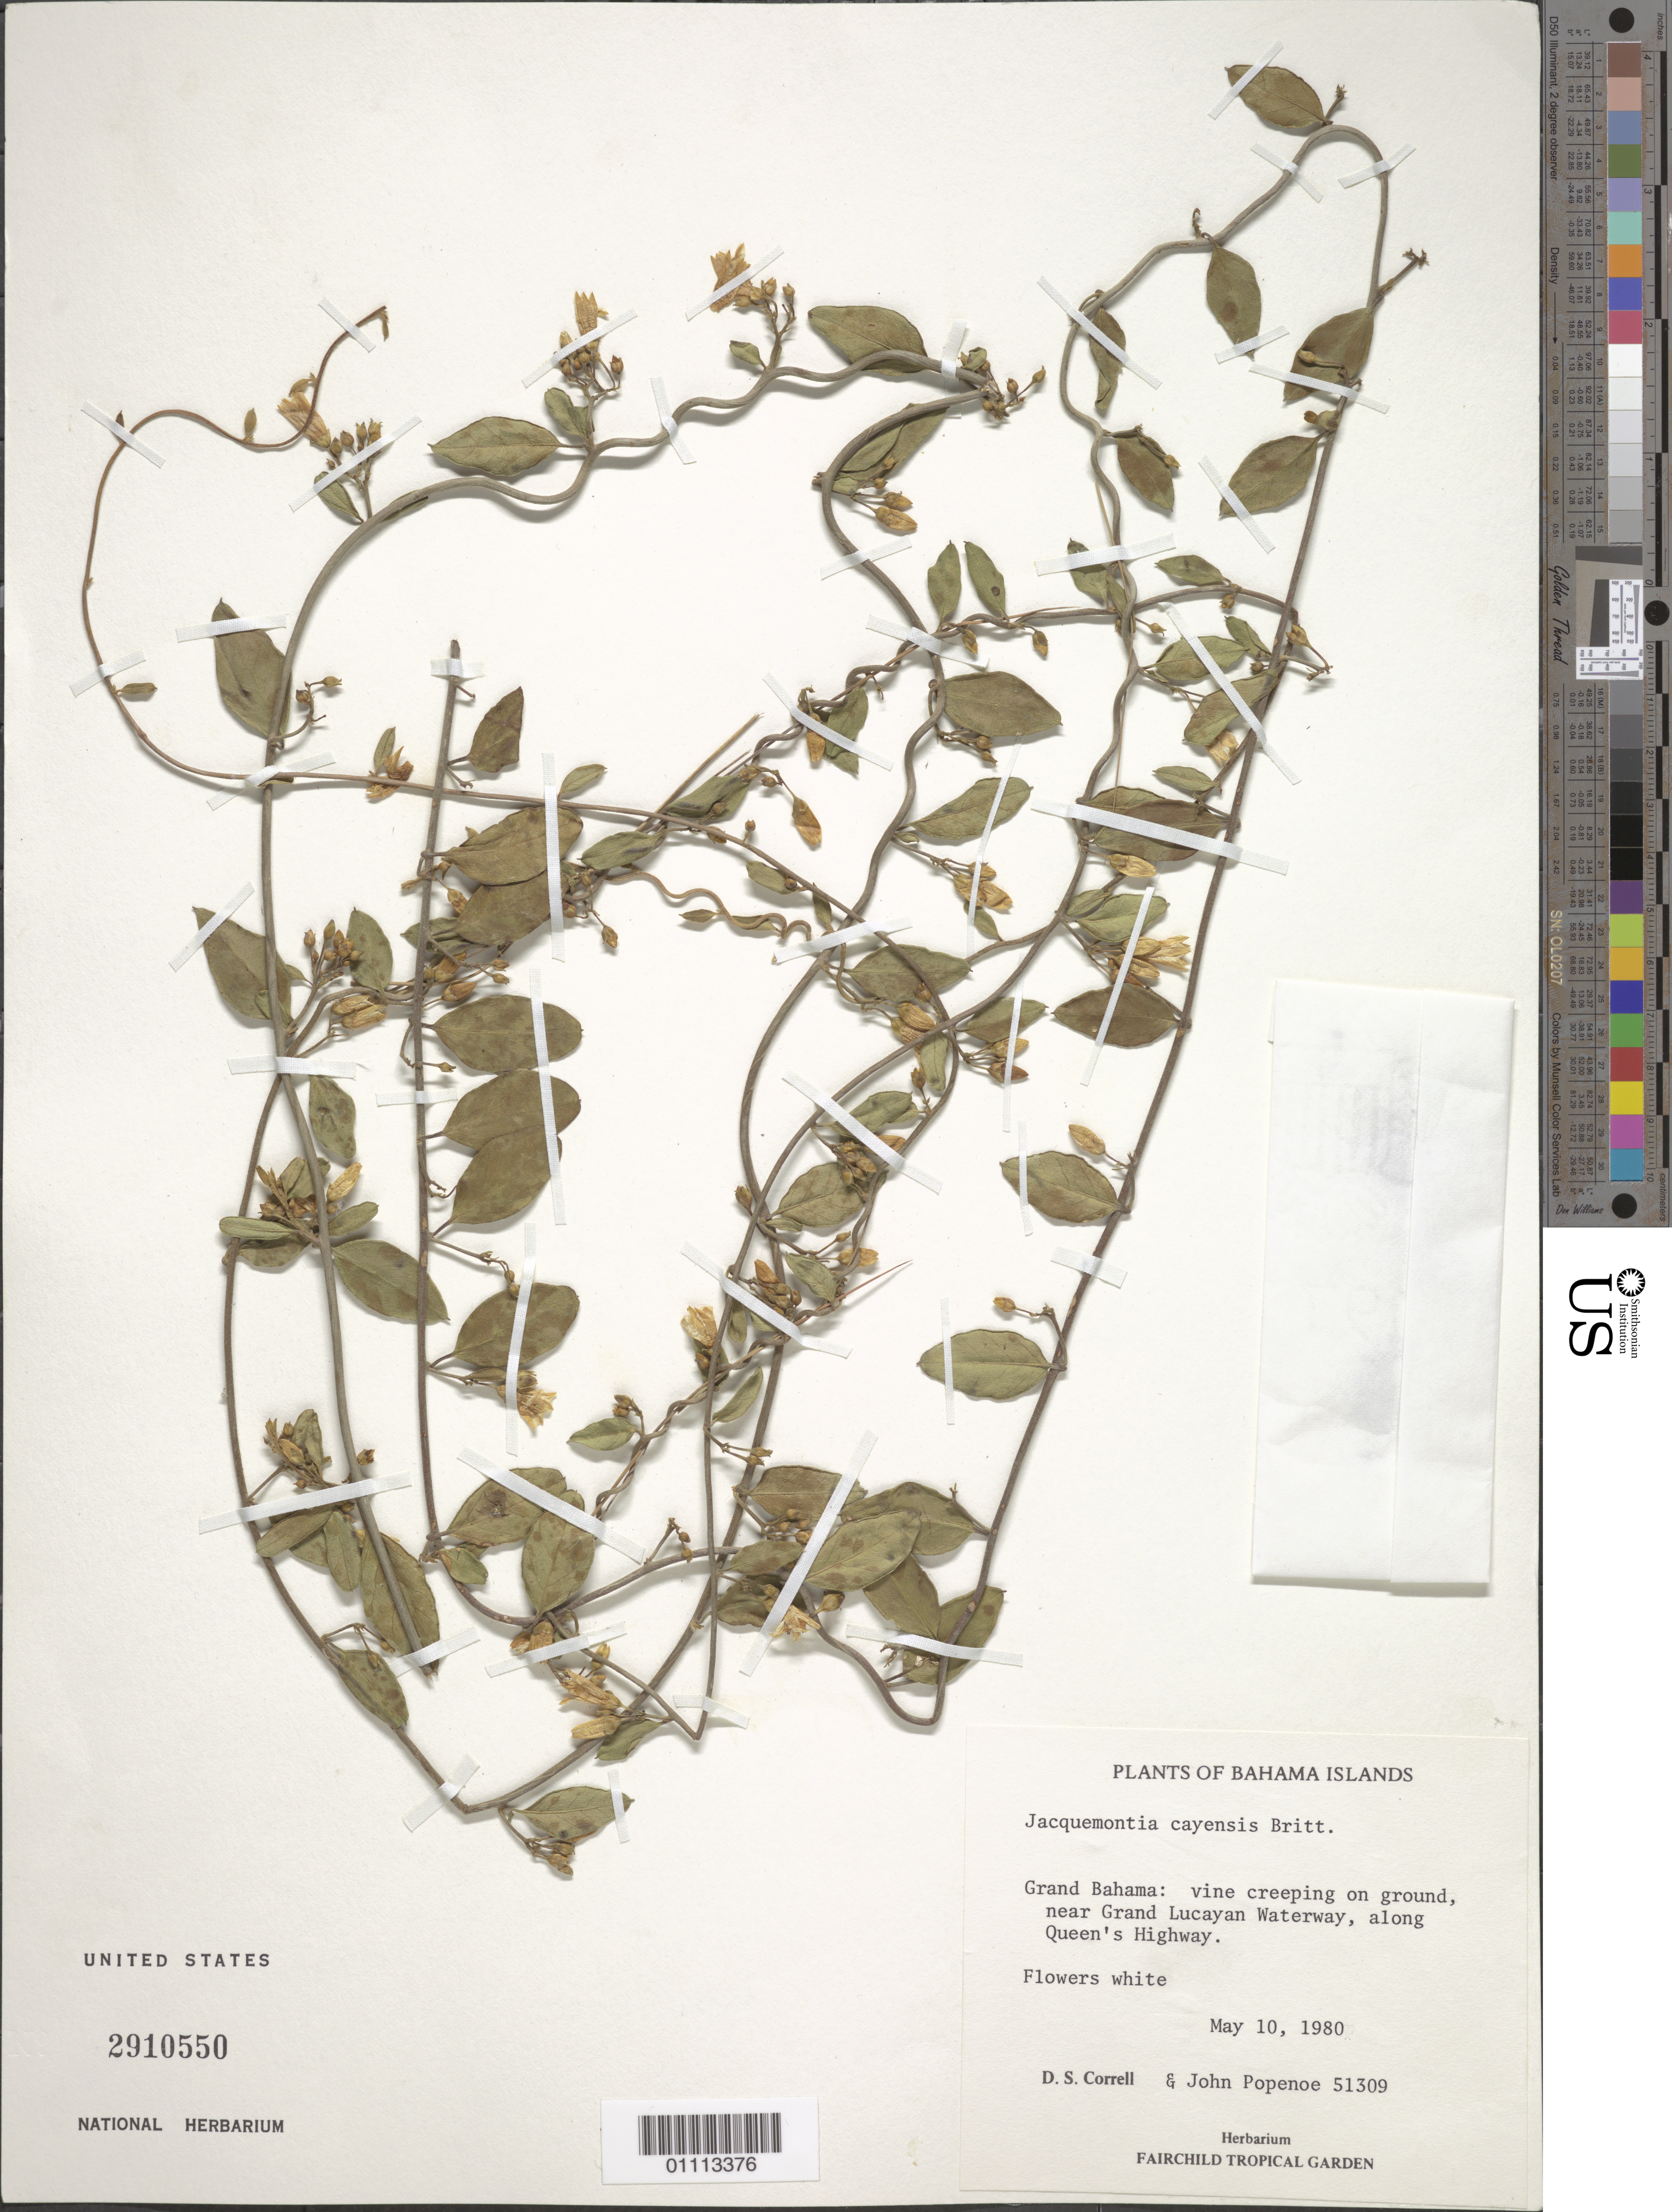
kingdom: Plantae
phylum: Tracheophyta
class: Magnoliopsida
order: Solanales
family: Convolvulaceae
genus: Jacquemontia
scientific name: Jacquemontia cayensis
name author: Britton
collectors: D. S. Correll & J. Popenoe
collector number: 51309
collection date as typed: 10 May 1980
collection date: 1980-05-10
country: Bahamas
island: Grand Bahama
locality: Vine creeping on ground, near Grand Lucayan Waterway, along Queen's Highway.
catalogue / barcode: US 2910550